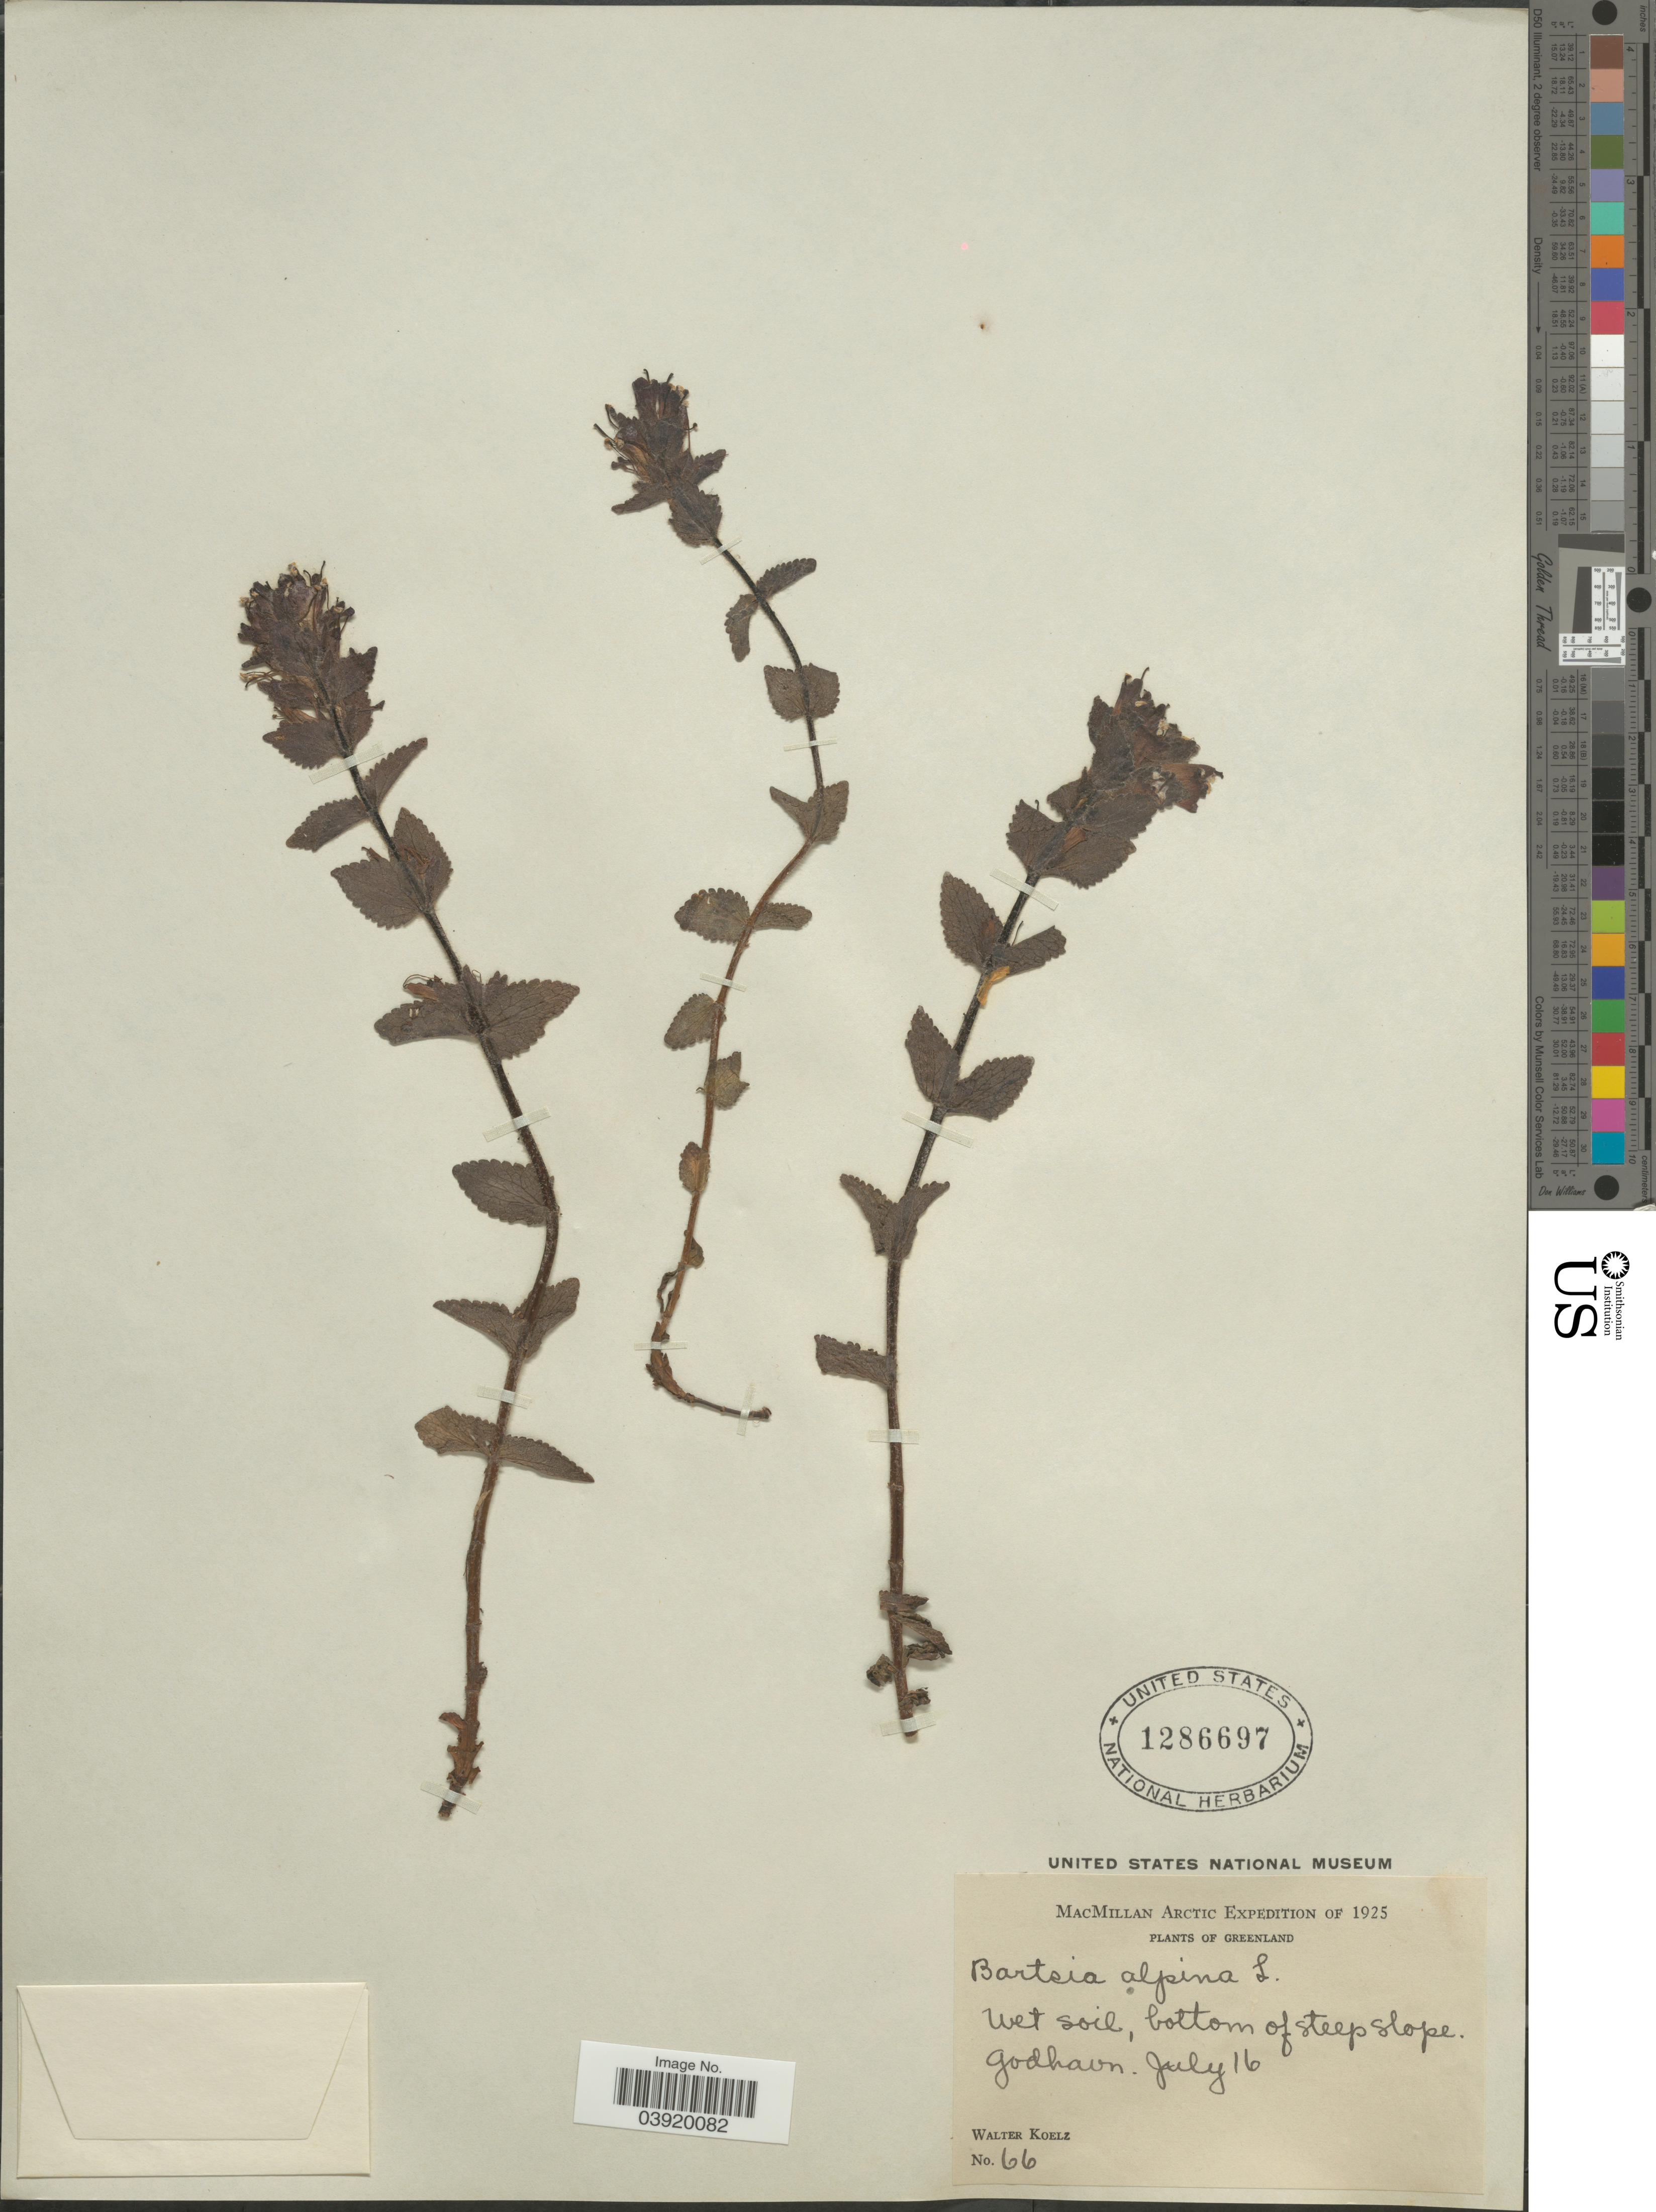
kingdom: Plantae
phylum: Tracheophyta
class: Magnoliopsida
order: Lamiales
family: Orobanchaceae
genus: Bartsia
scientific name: Bartsia alpina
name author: L.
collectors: W. N. Koelz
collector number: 66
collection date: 1925-07-16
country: Greenland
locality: Godhavn.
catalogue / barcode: US 1286697